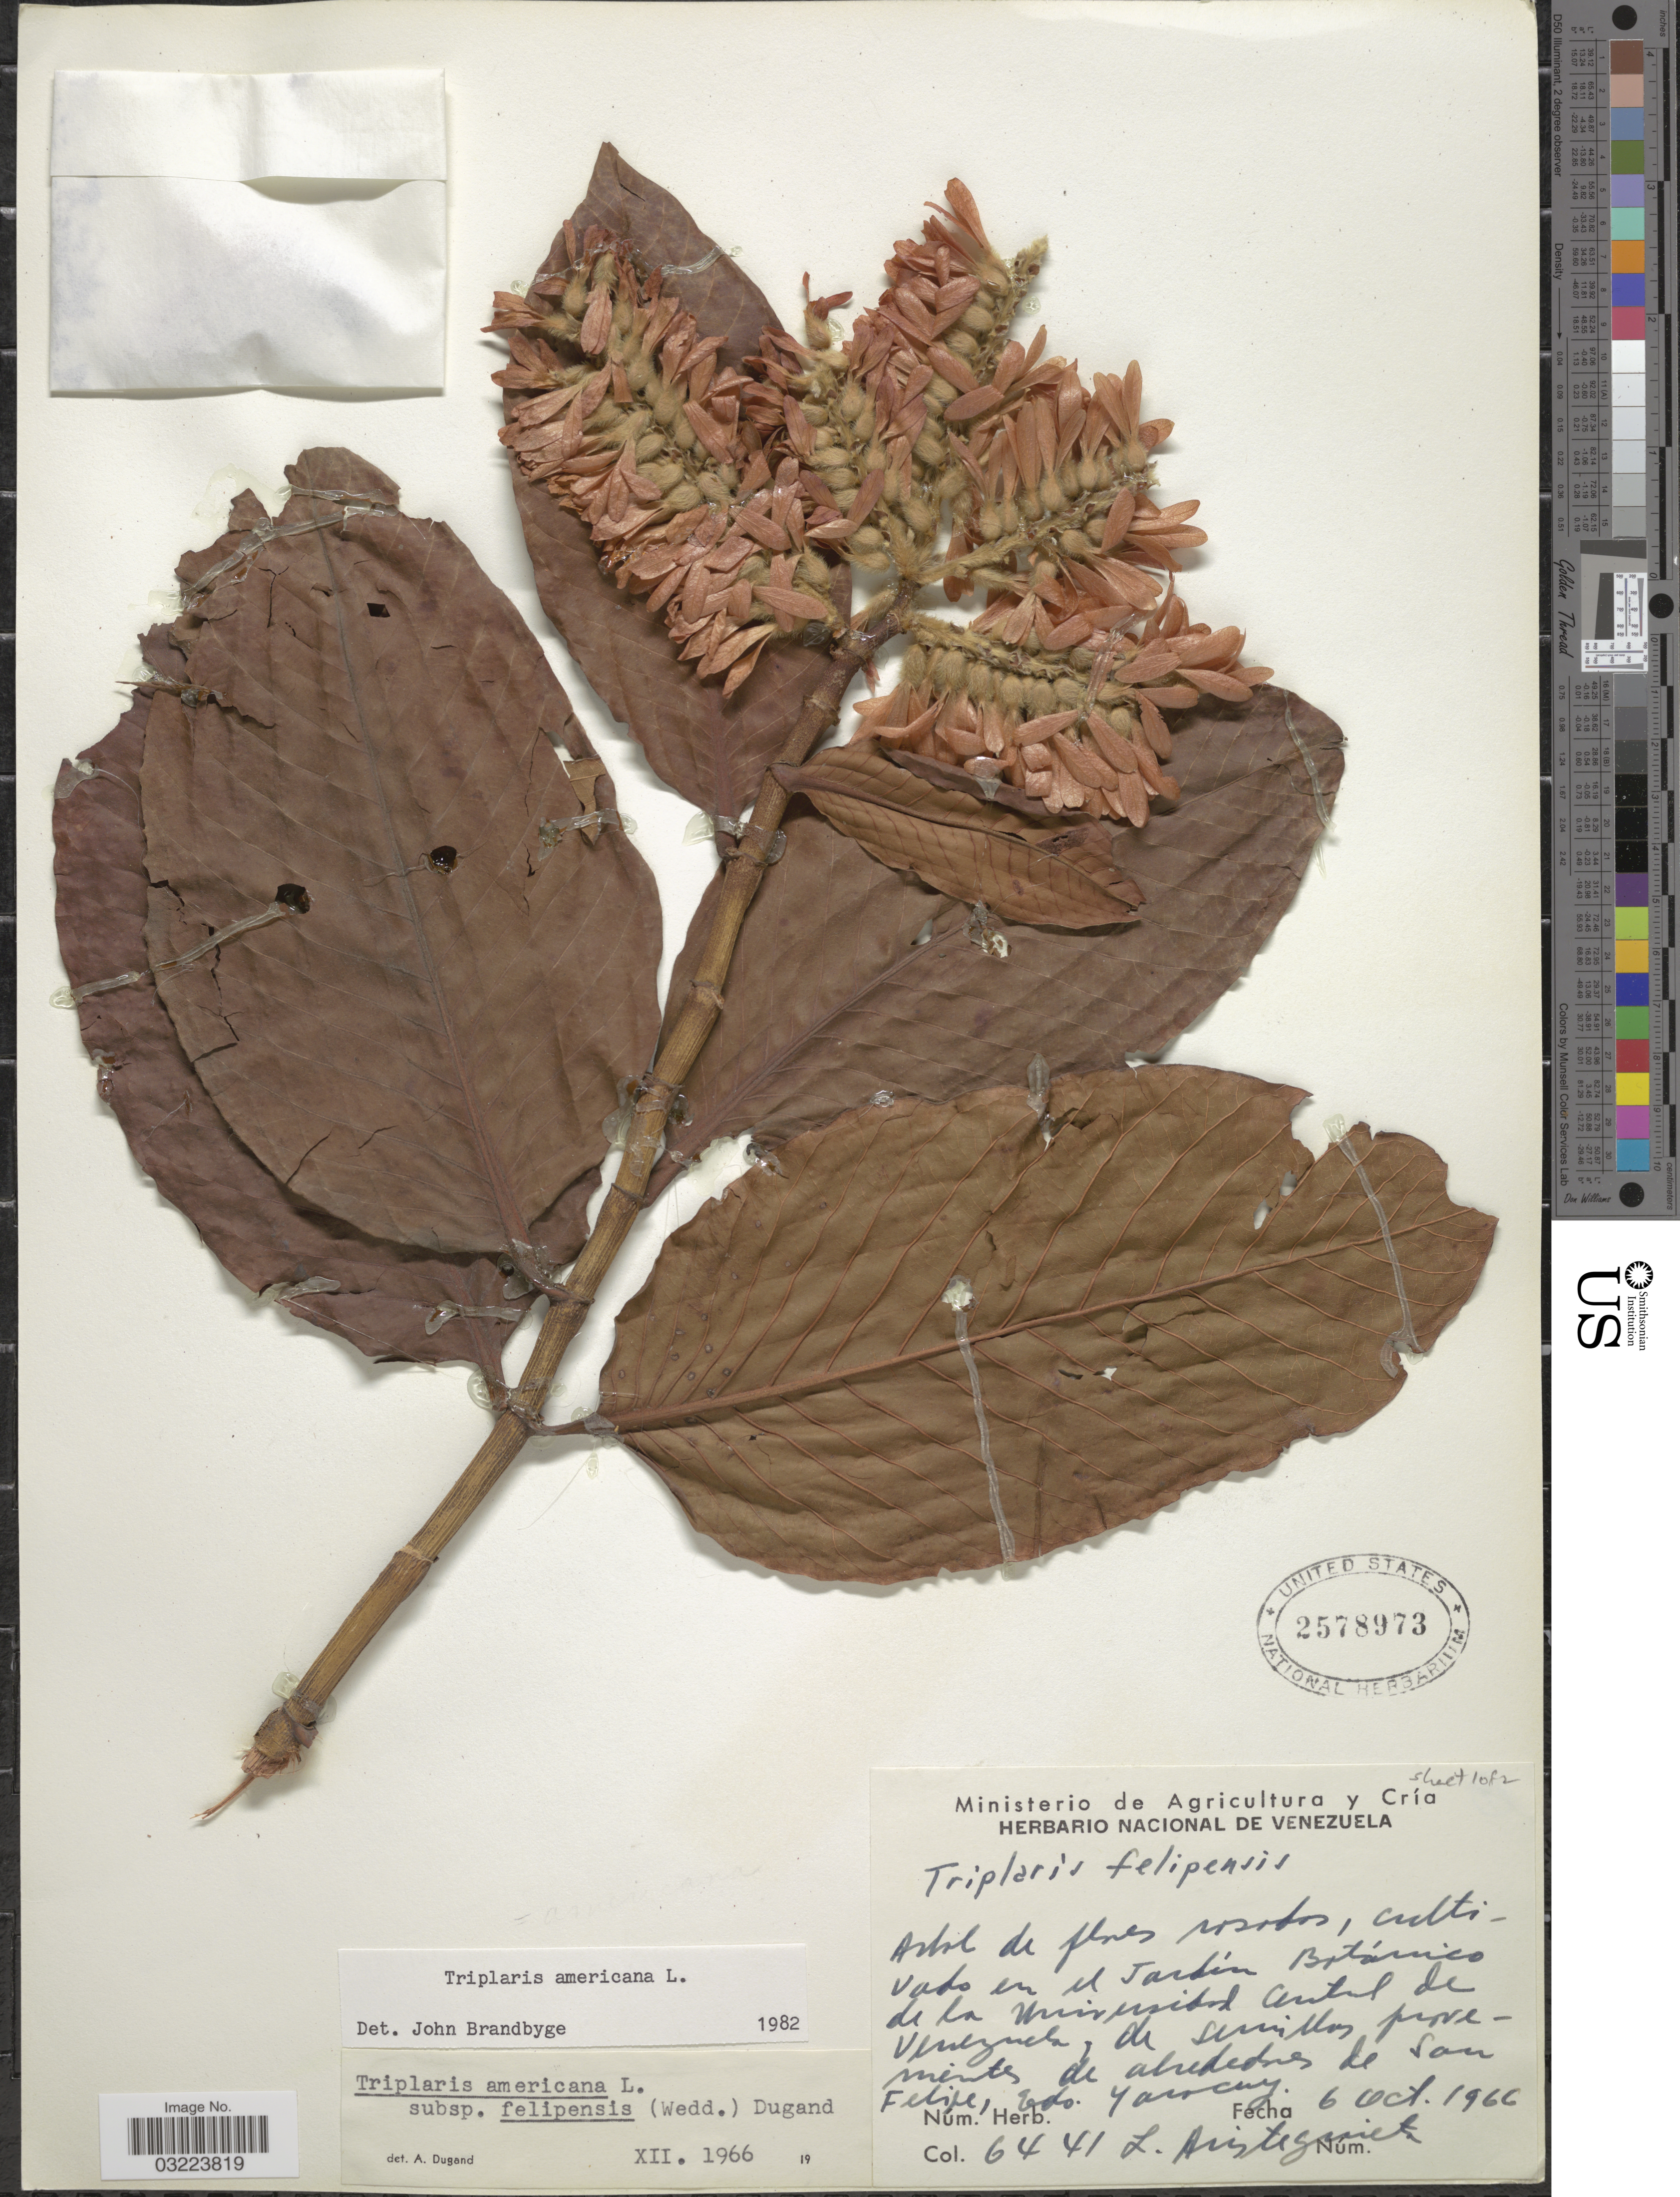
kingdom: Plantae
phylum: Tracheophyta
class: Magnoliopsida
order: Caryophyllales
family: Polygonaceae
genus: Triplaris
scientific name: Triplaris americana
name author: L.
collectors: L. Aristeguieta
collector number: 6441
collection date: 1966-10-06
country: Venezuela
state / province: Yaracuy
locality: En el Jardin Botánico de la Universidad Central de Venezuela.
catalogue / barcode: US 2578973